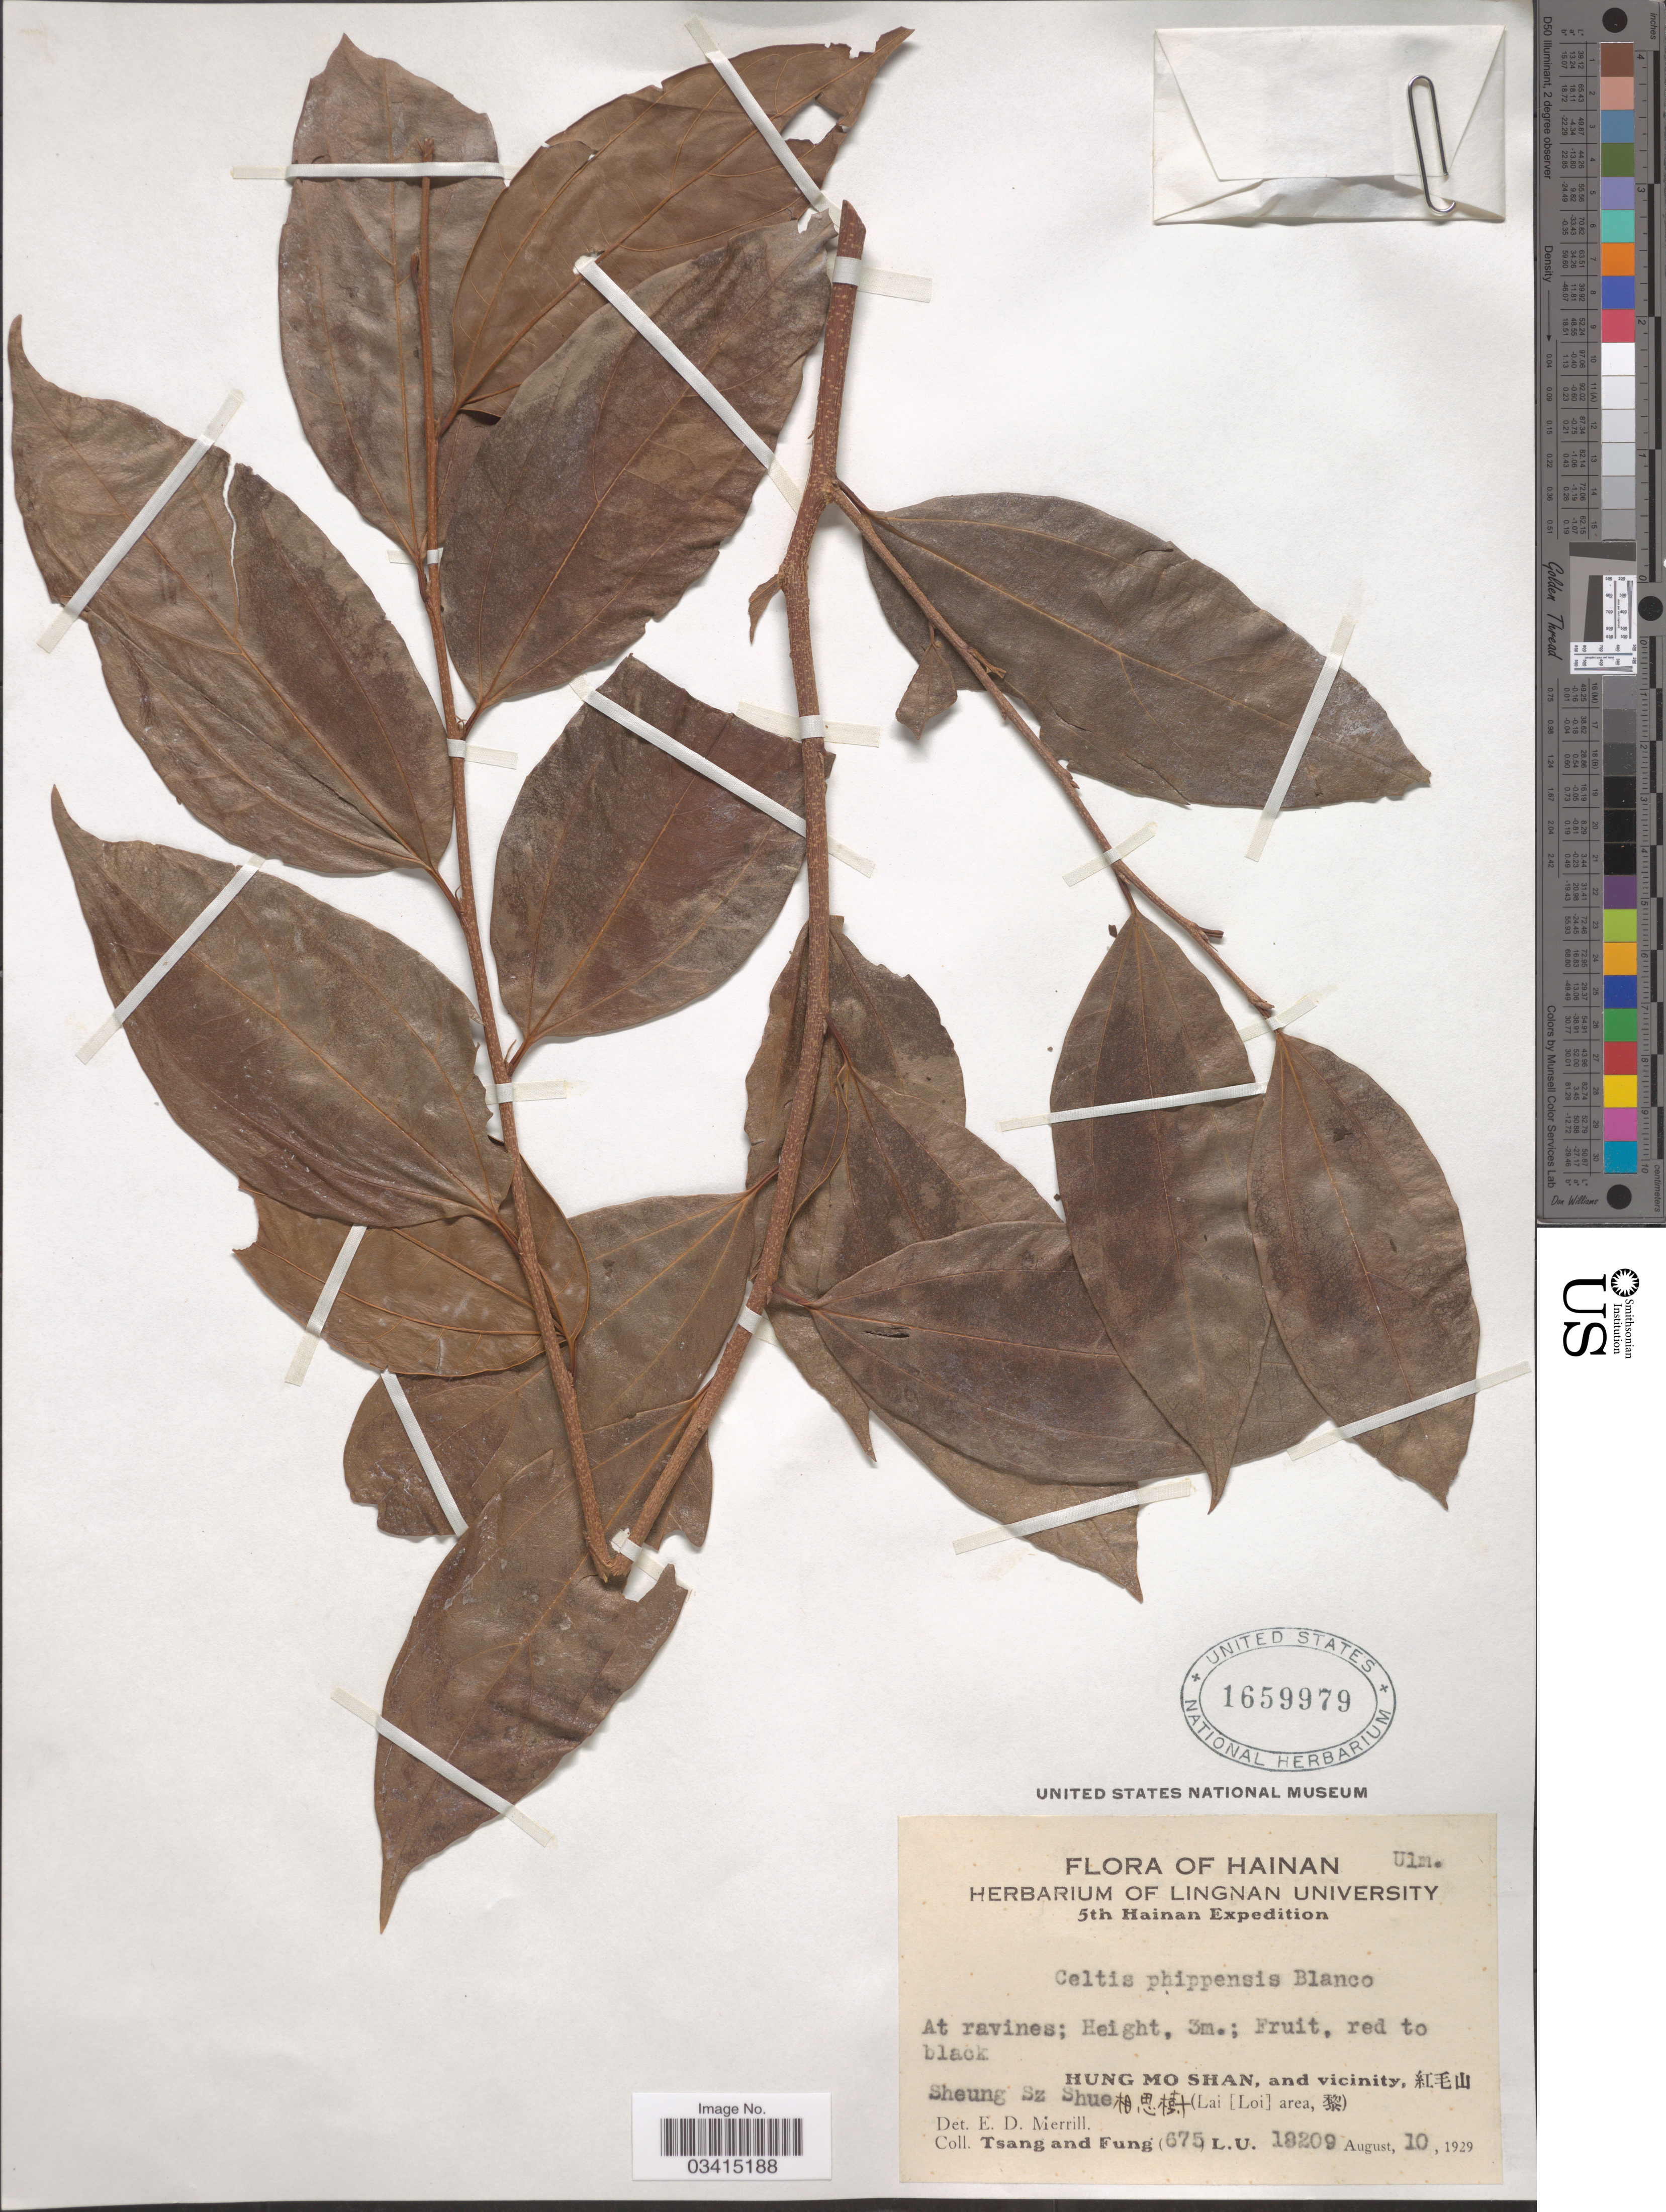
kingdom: Plantae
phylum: Tracheophyta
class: Magnoliopsida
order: Rosales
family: Cannabaceae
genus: Celtis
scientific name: Celtis philippensis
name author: Blanco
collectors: -. T'sang & Fung, --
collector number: (675)L.U.18209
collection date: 1929-08-10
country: China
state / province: Hainan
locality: Hung Mo Shan, and vicinity , X. Sheung Sz Shue X. (Lai [Loi] area, X).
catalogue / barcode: US 1659979